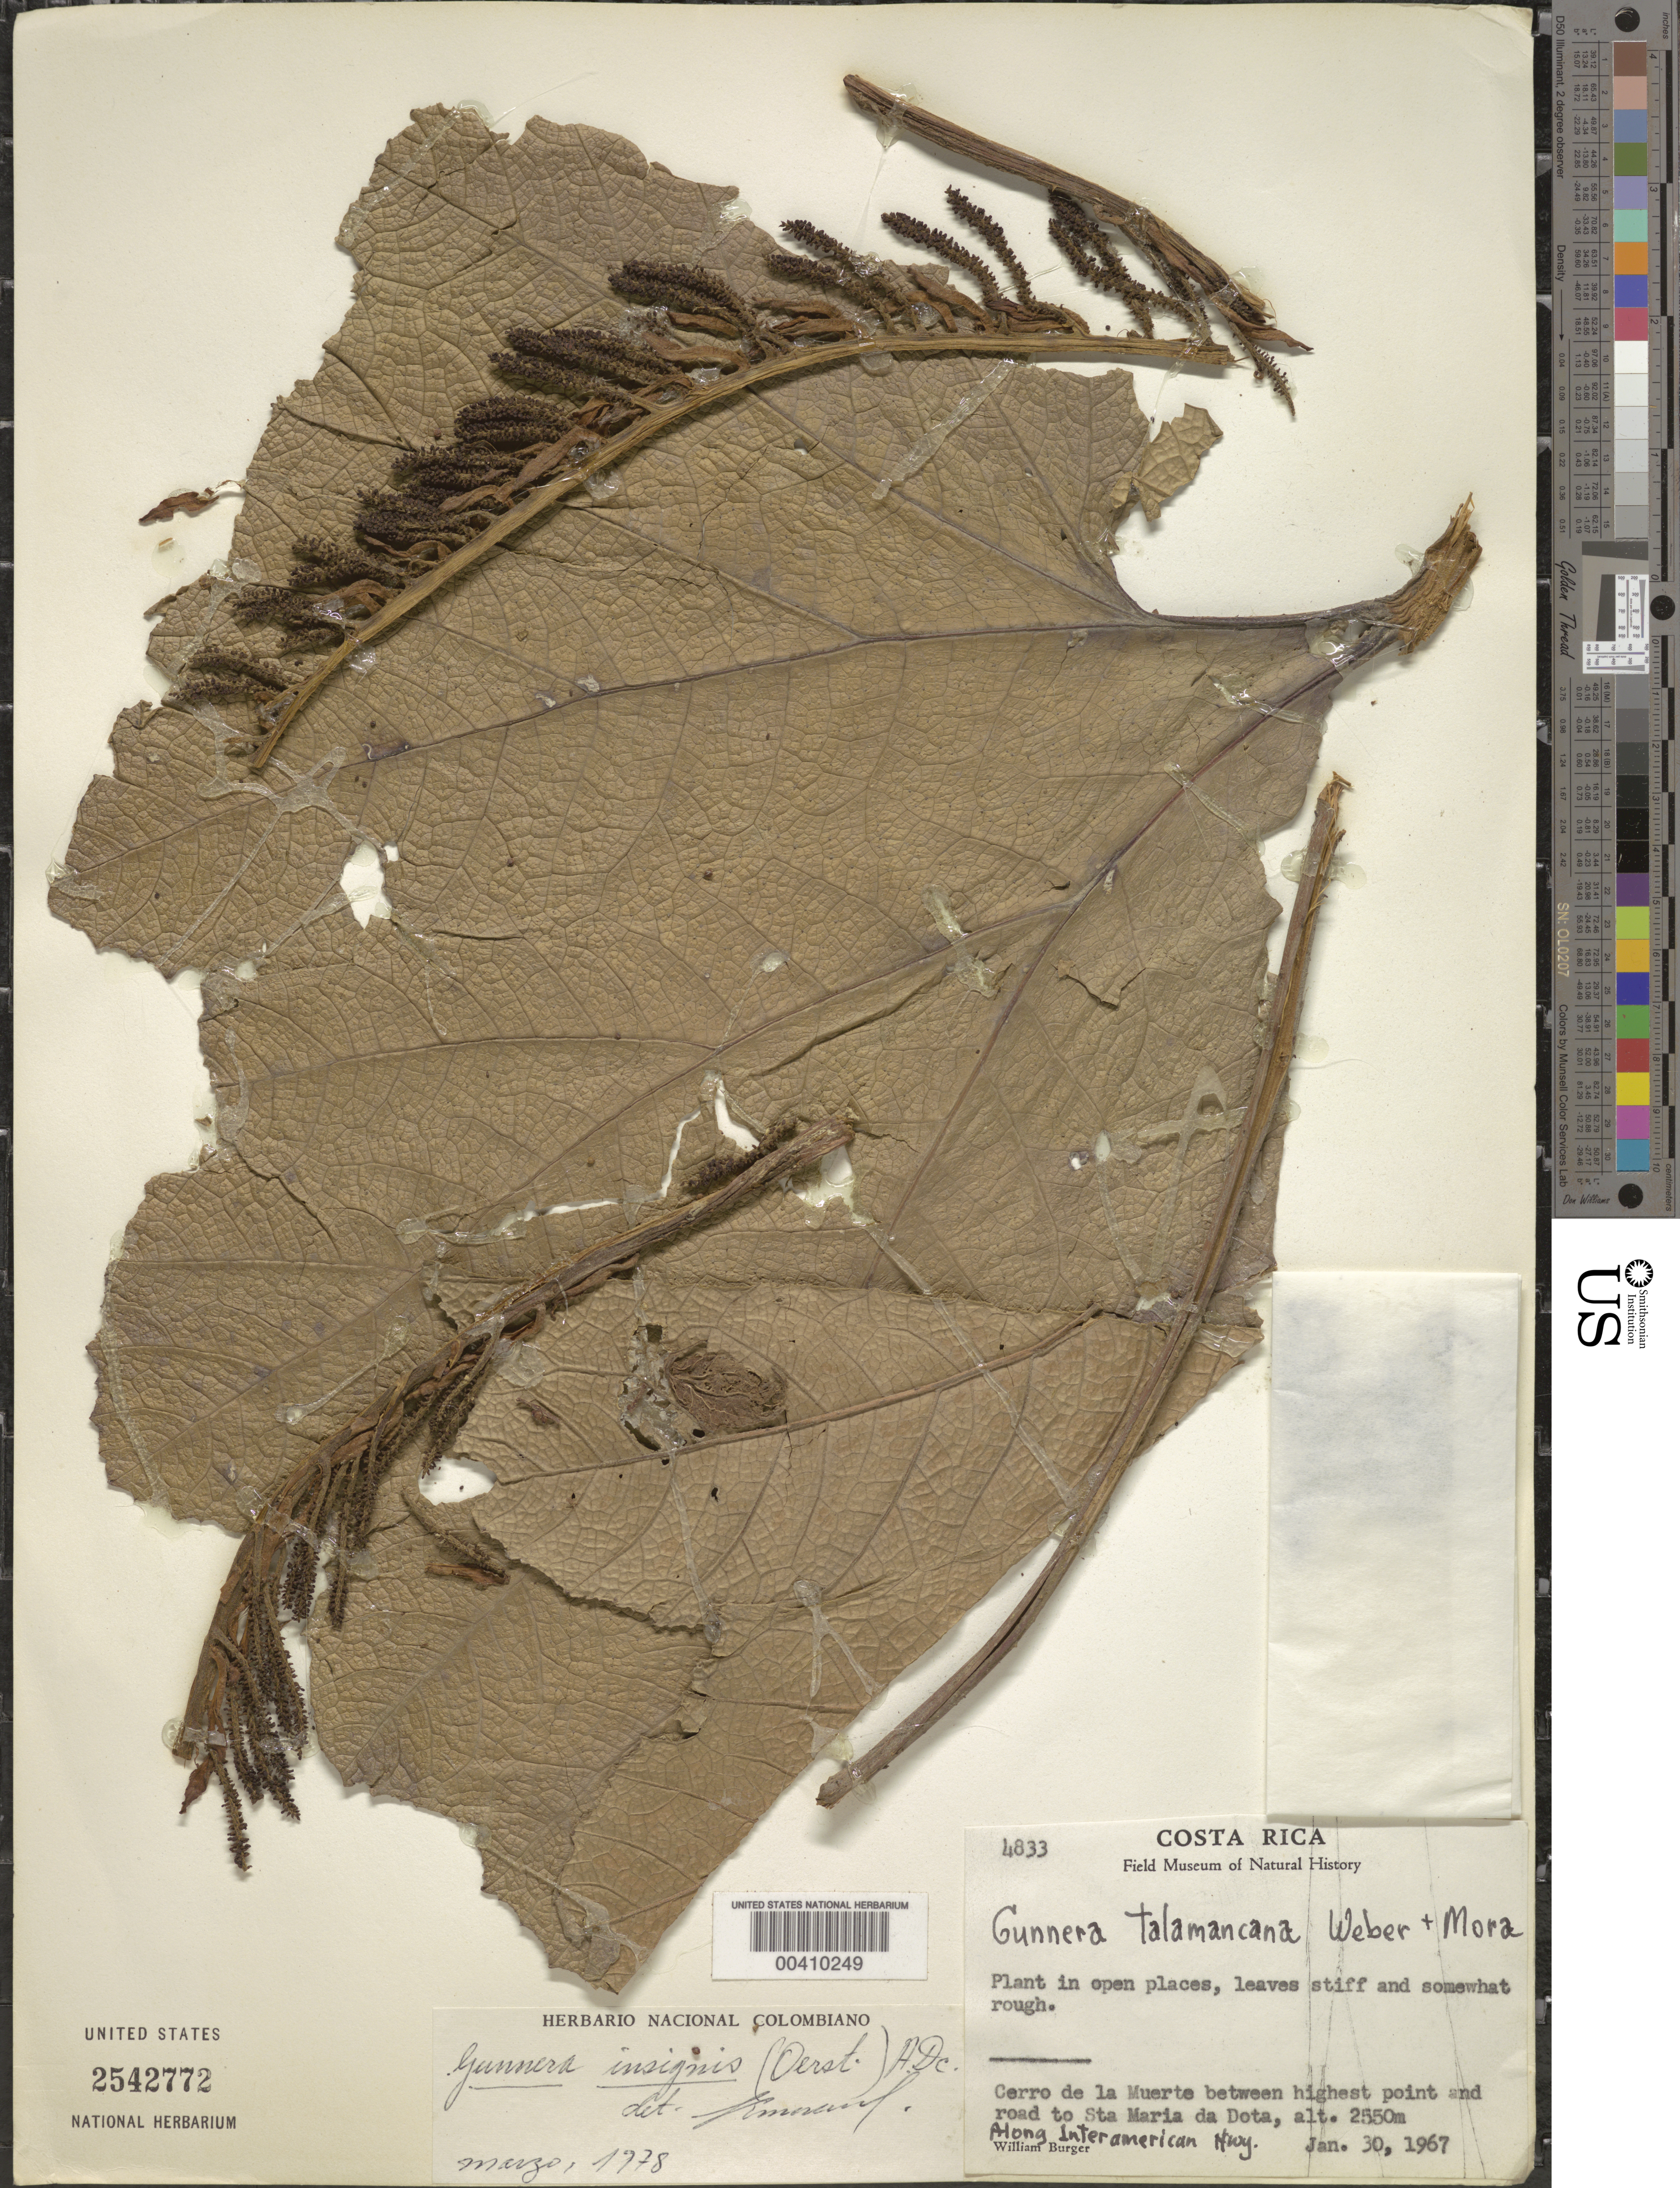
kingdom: Plantae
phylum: Tracheophyta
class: Magnoliopsida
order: Gunnerales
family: Gunneraceae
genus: Gunnera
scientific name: Gunnera insignis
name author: (Oerst.) A. DC.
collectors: W. Burger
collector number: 4833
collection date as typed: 30 Jan 1967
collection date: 1967-01-30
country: Costa Rica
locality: Cerro de La Muerte between highest point and road to Sta Maria da Dota, along Interamerican Hwy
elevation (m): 2550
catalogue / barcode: US 2542772